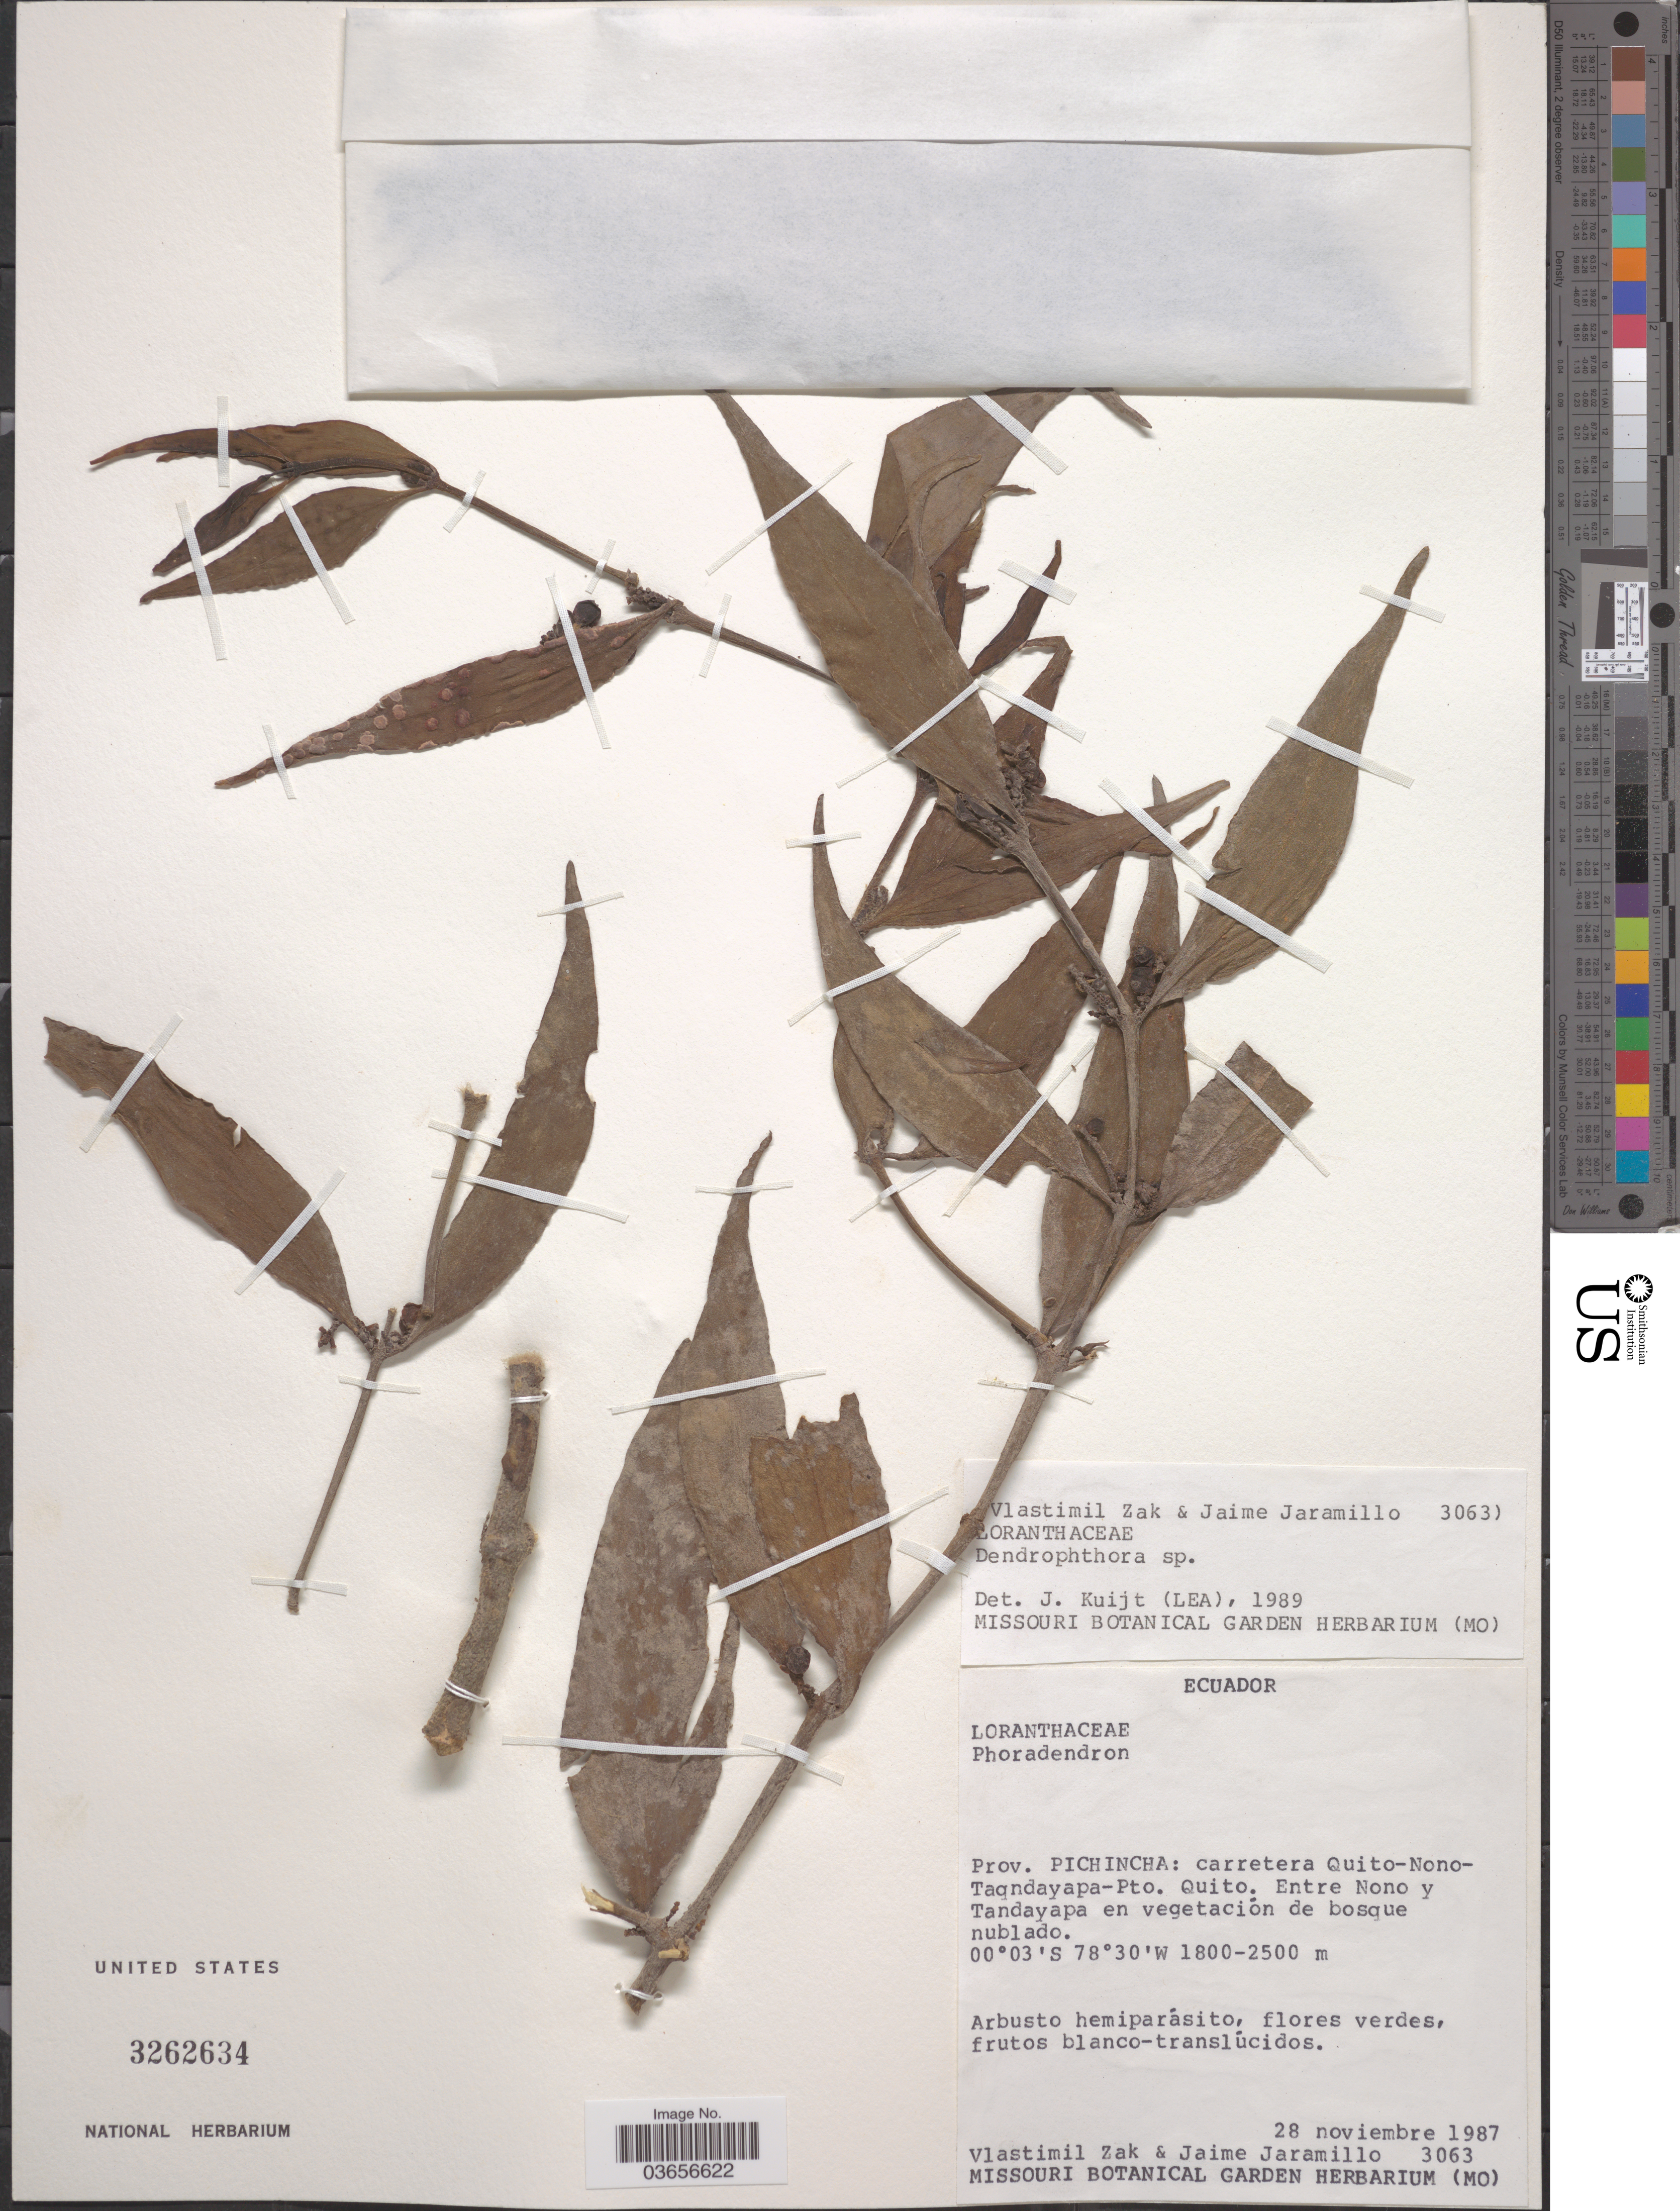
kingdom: Plantae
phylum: Tracheophyta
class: Magnoliopsida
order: Santalales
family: Viscaceae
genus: Dendrophthora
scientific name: Dendrophthora sp.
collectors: V. Zak & J. Jaramillo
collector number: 3063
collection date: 1987-11-28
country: Ecuador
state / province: Pichincha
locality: Carretera Quito-Nono-Taondayapa- Pto. Quito. Entre Nono y Tandayapa en vegetación de bosque nublado.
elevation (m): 1800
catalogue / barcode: US 3262634